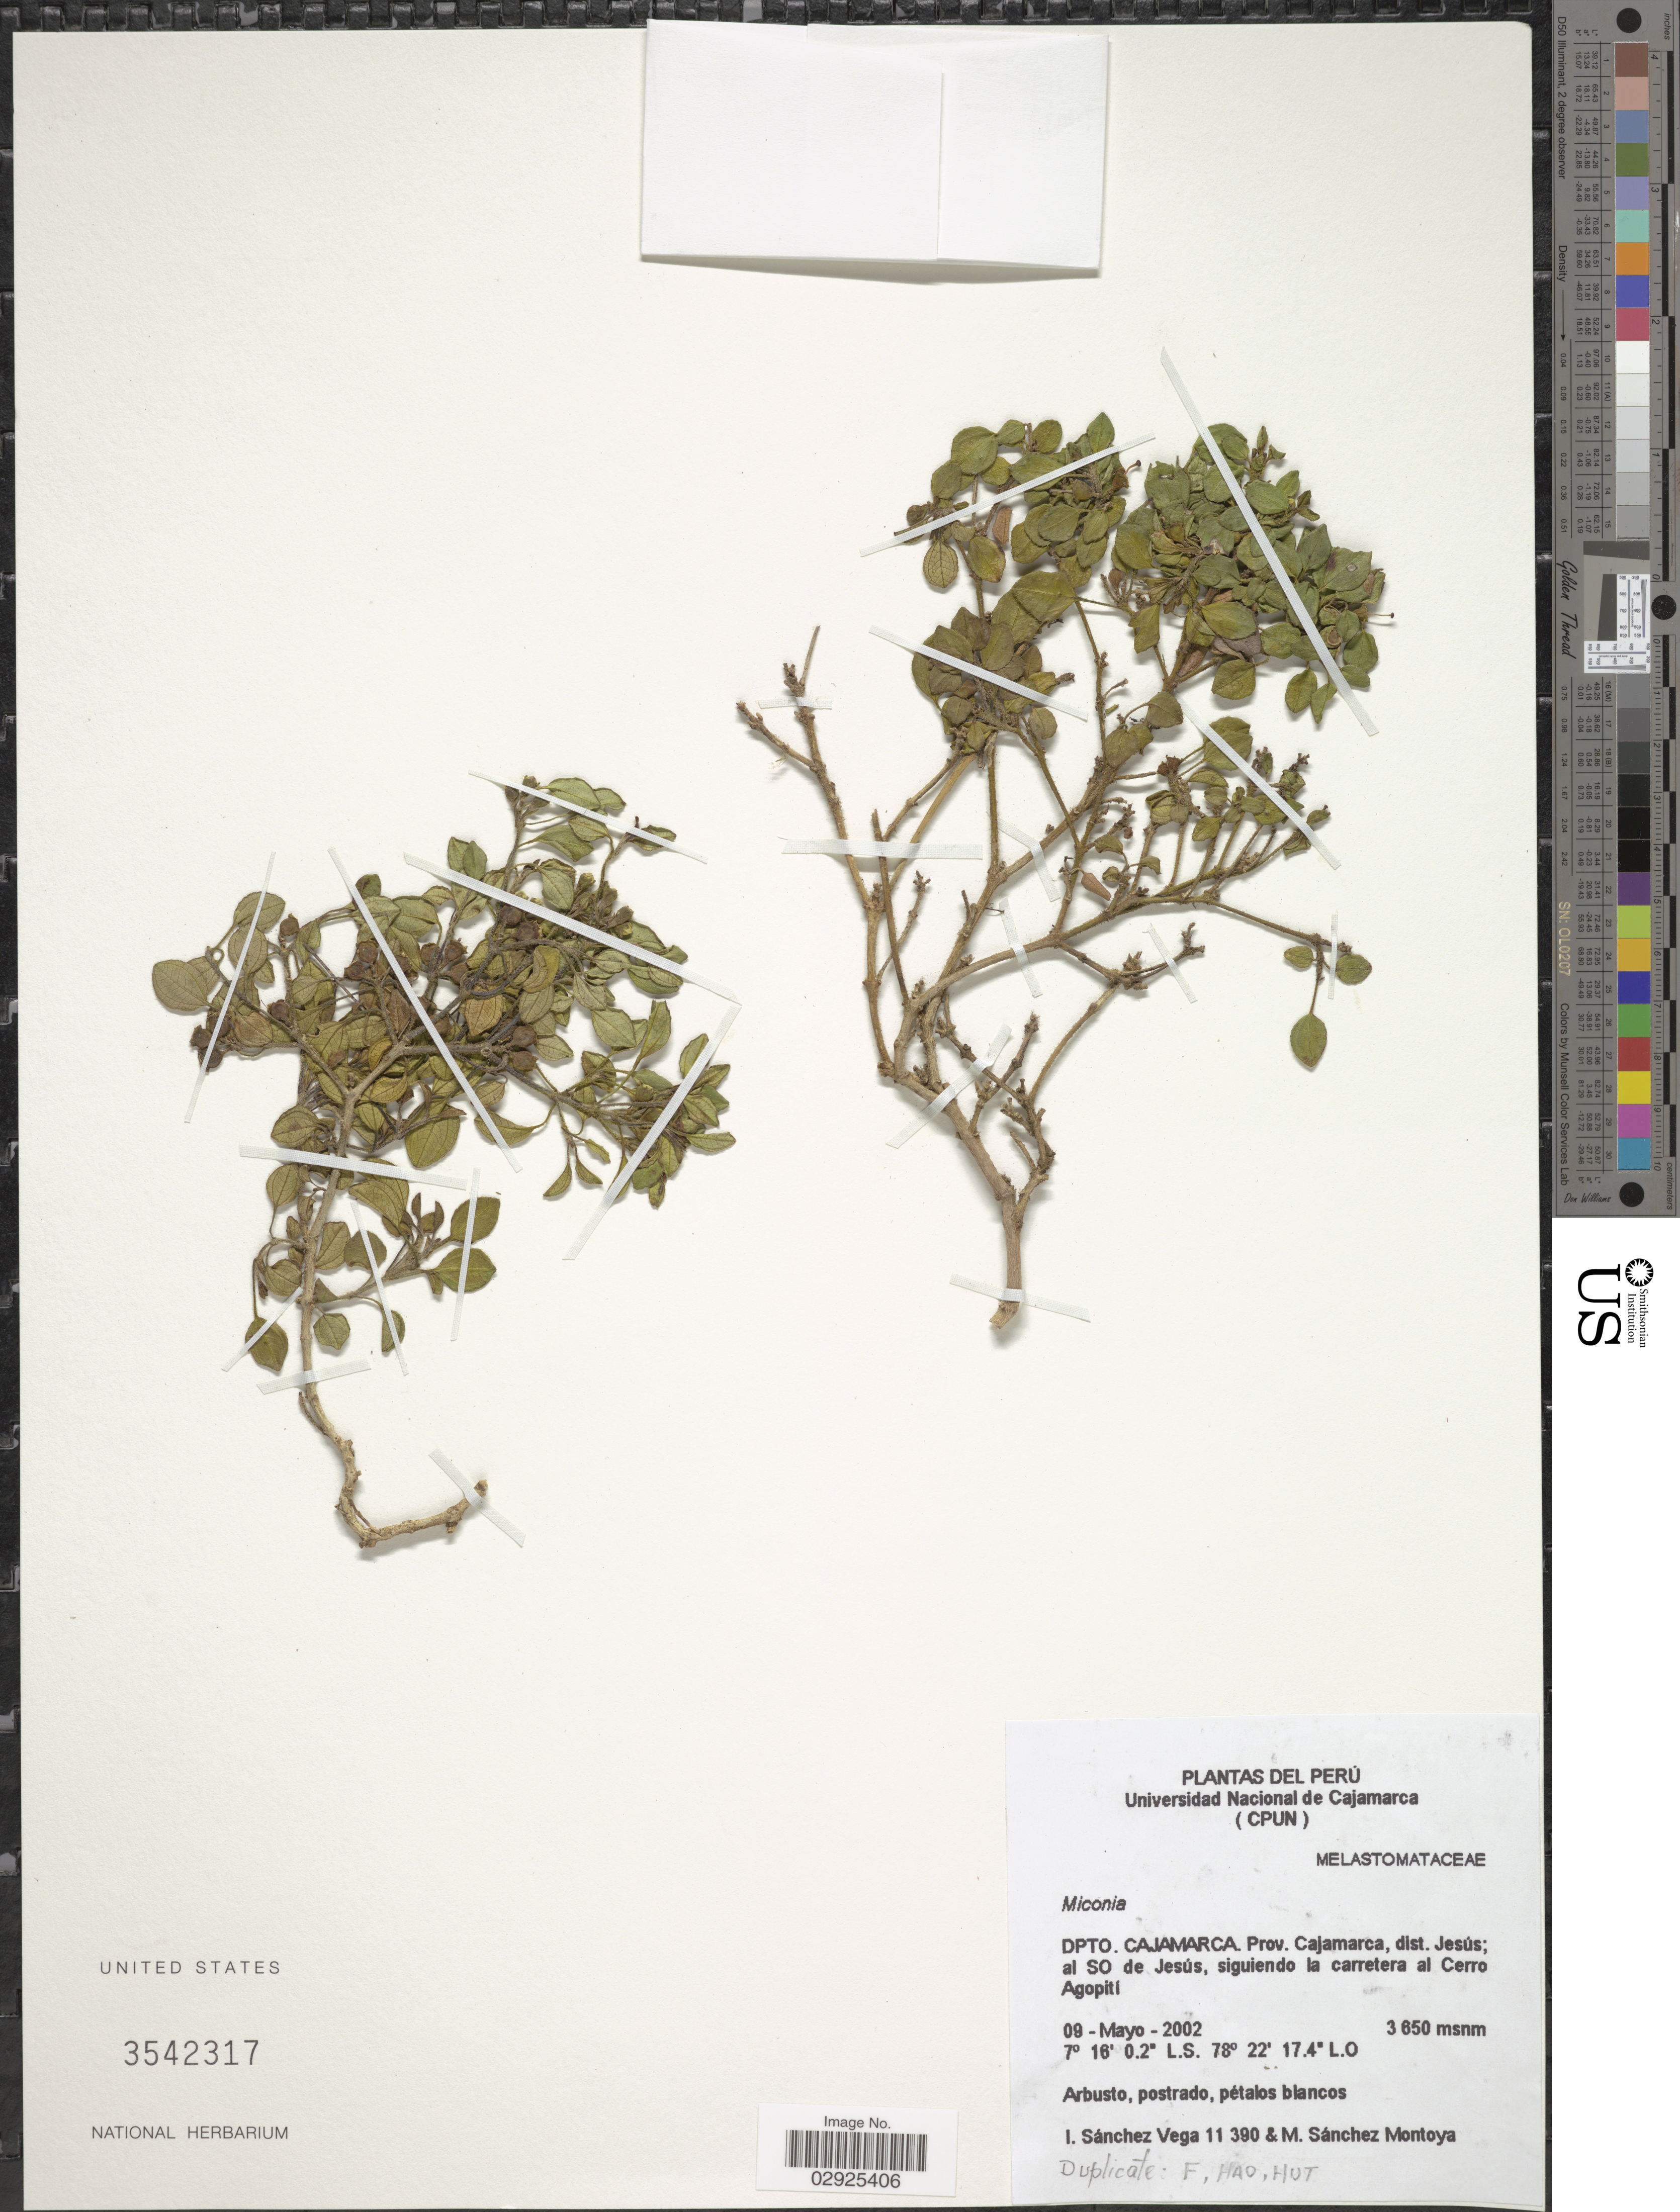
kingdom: Plantae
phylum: Tracheophyta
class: Magnoliopsida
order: Myrtales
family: Melastomataceae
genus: Miconia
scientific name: Miconia sp.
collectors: I. Sánchez Vega & M. Sánchez Montoya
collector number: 11390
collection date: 2002-05-09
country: Peru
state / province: Cajamarca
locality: Dpto. Cajamarca, Prov. Cajamarca, dist. Jesús; al SO de Jesús, siguiendo la carreters al Cerro Agopiti.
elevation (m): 3650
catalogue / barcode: US 3542317